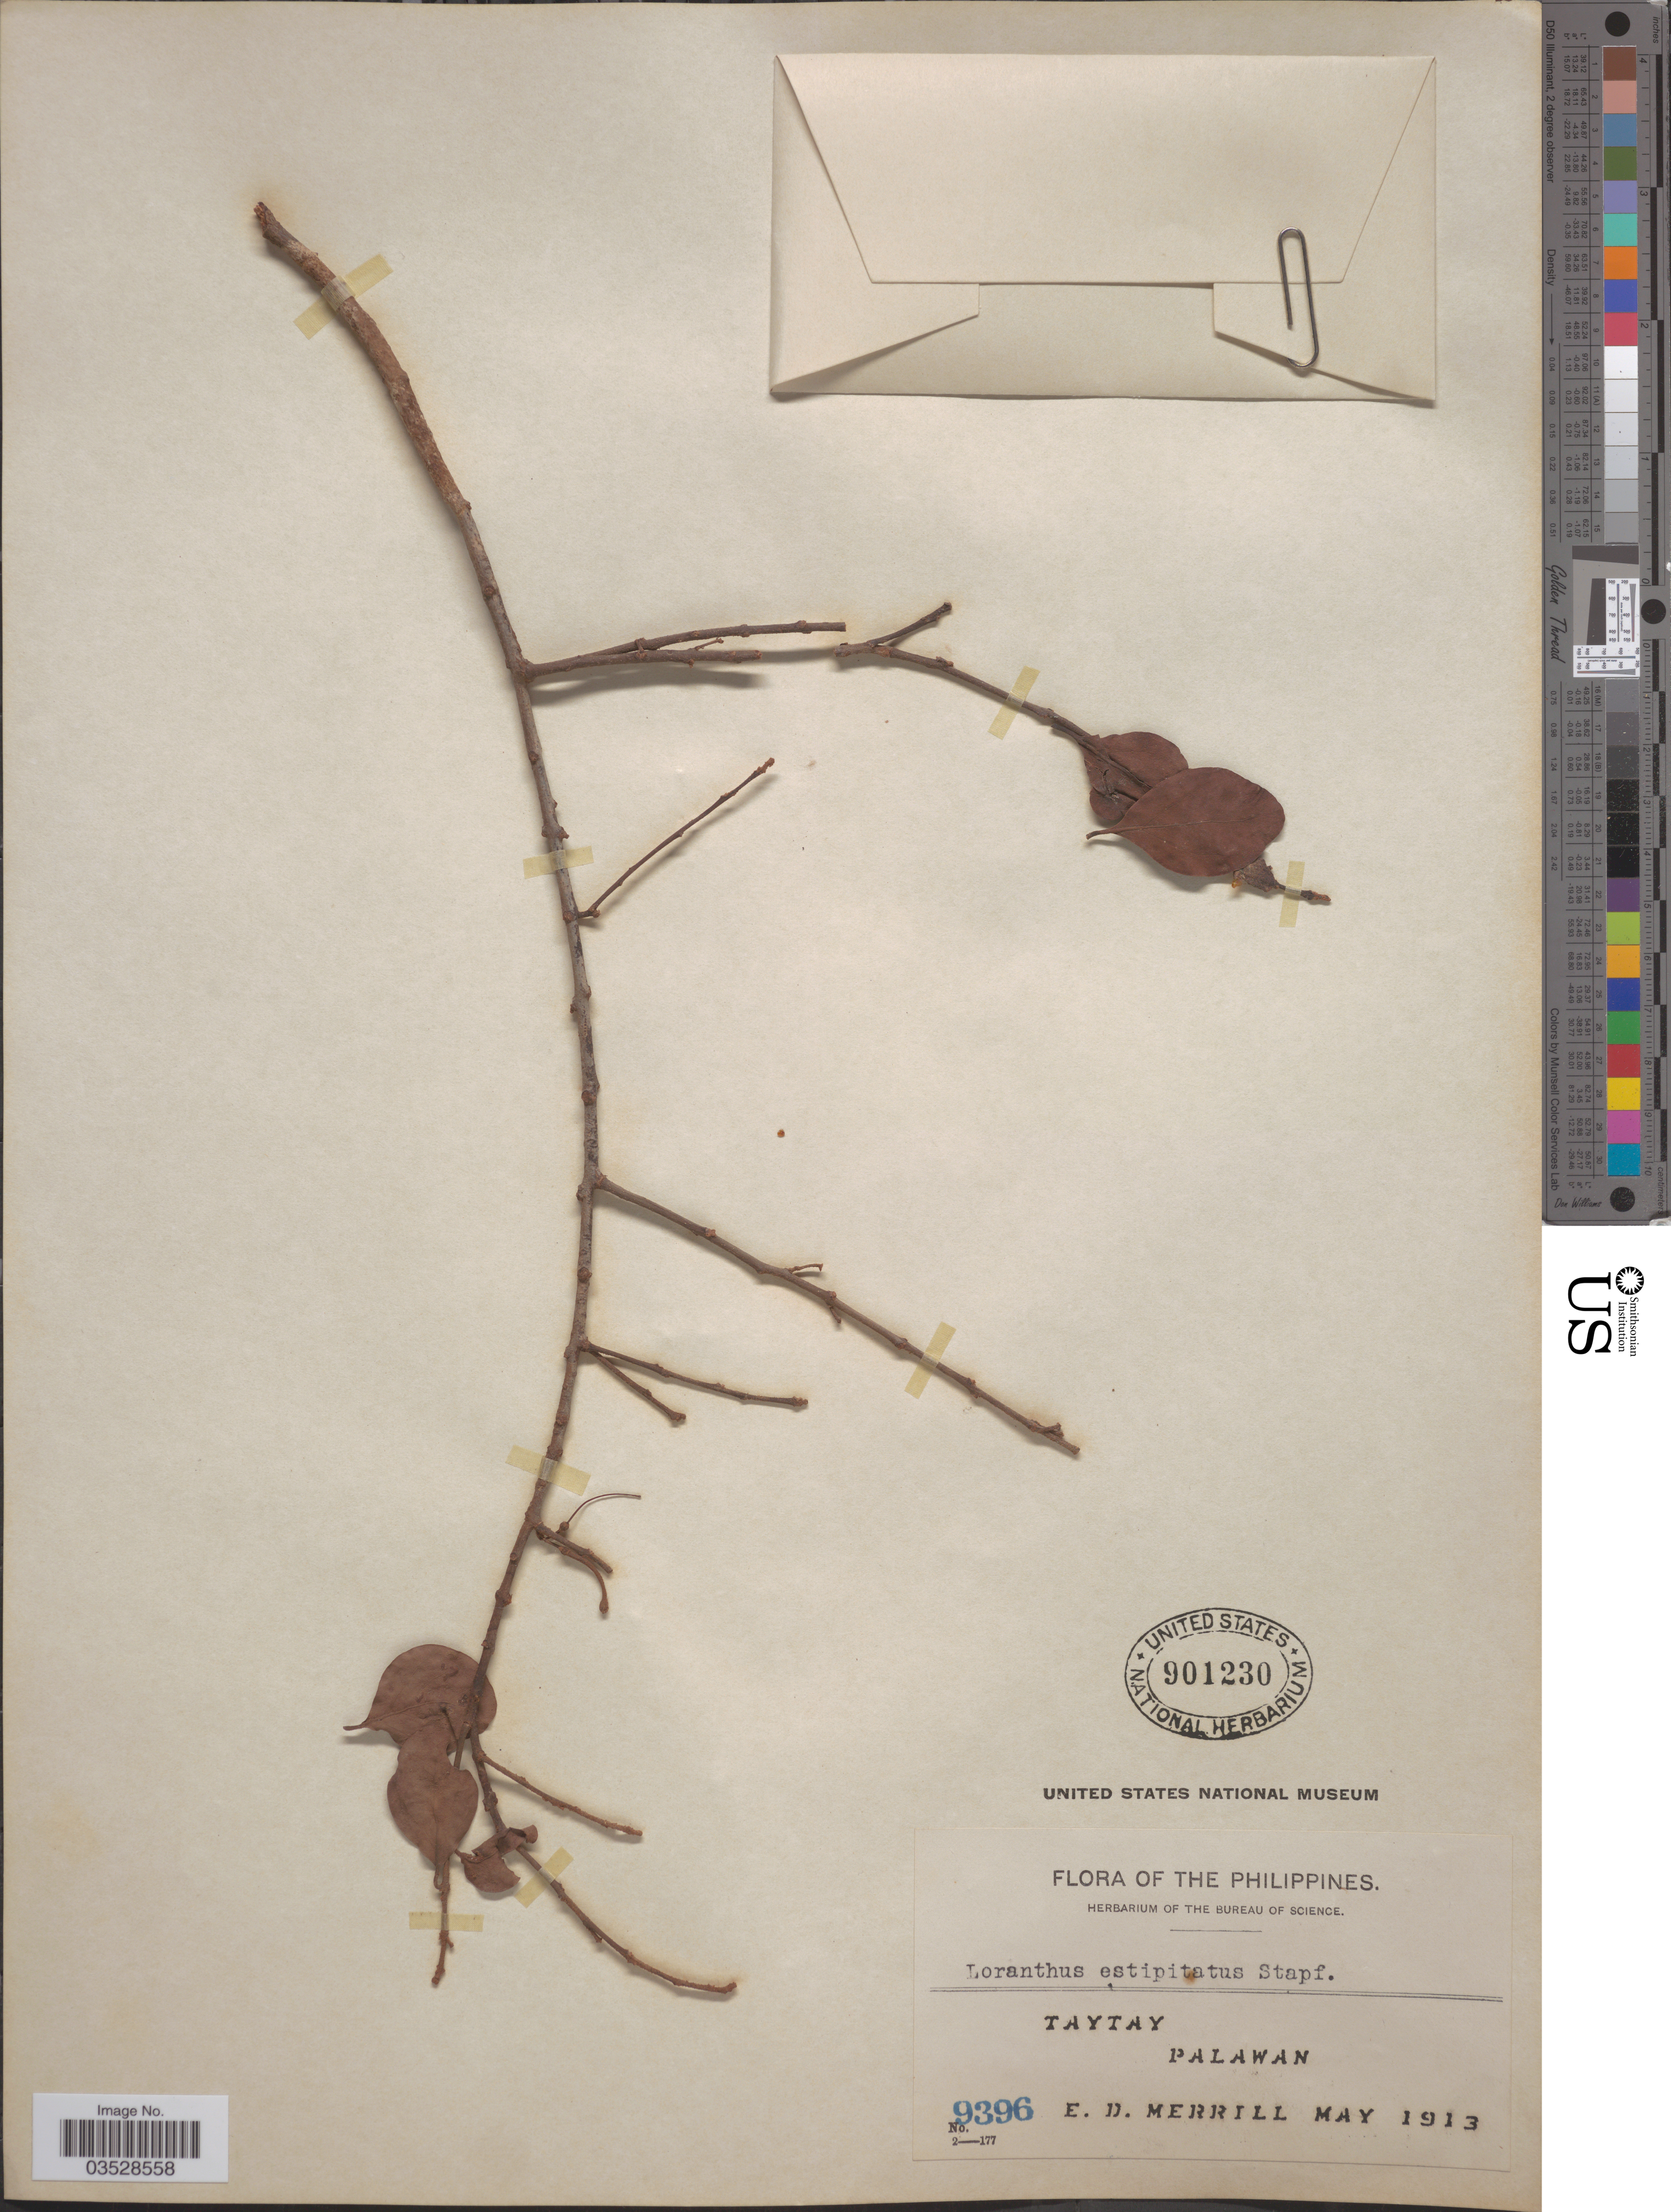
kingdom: Plantae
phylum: Tracheophyta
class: Magnoliopsida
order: Santalales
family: Loranthaceae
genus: Loranthus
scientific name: Loranthus parasiticus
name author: Druce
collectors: E. D. Merrill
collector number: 9396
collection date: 1913-05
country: Philippines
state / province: Mimaropa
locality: Taytay. Palawan.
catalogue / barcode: US 901230